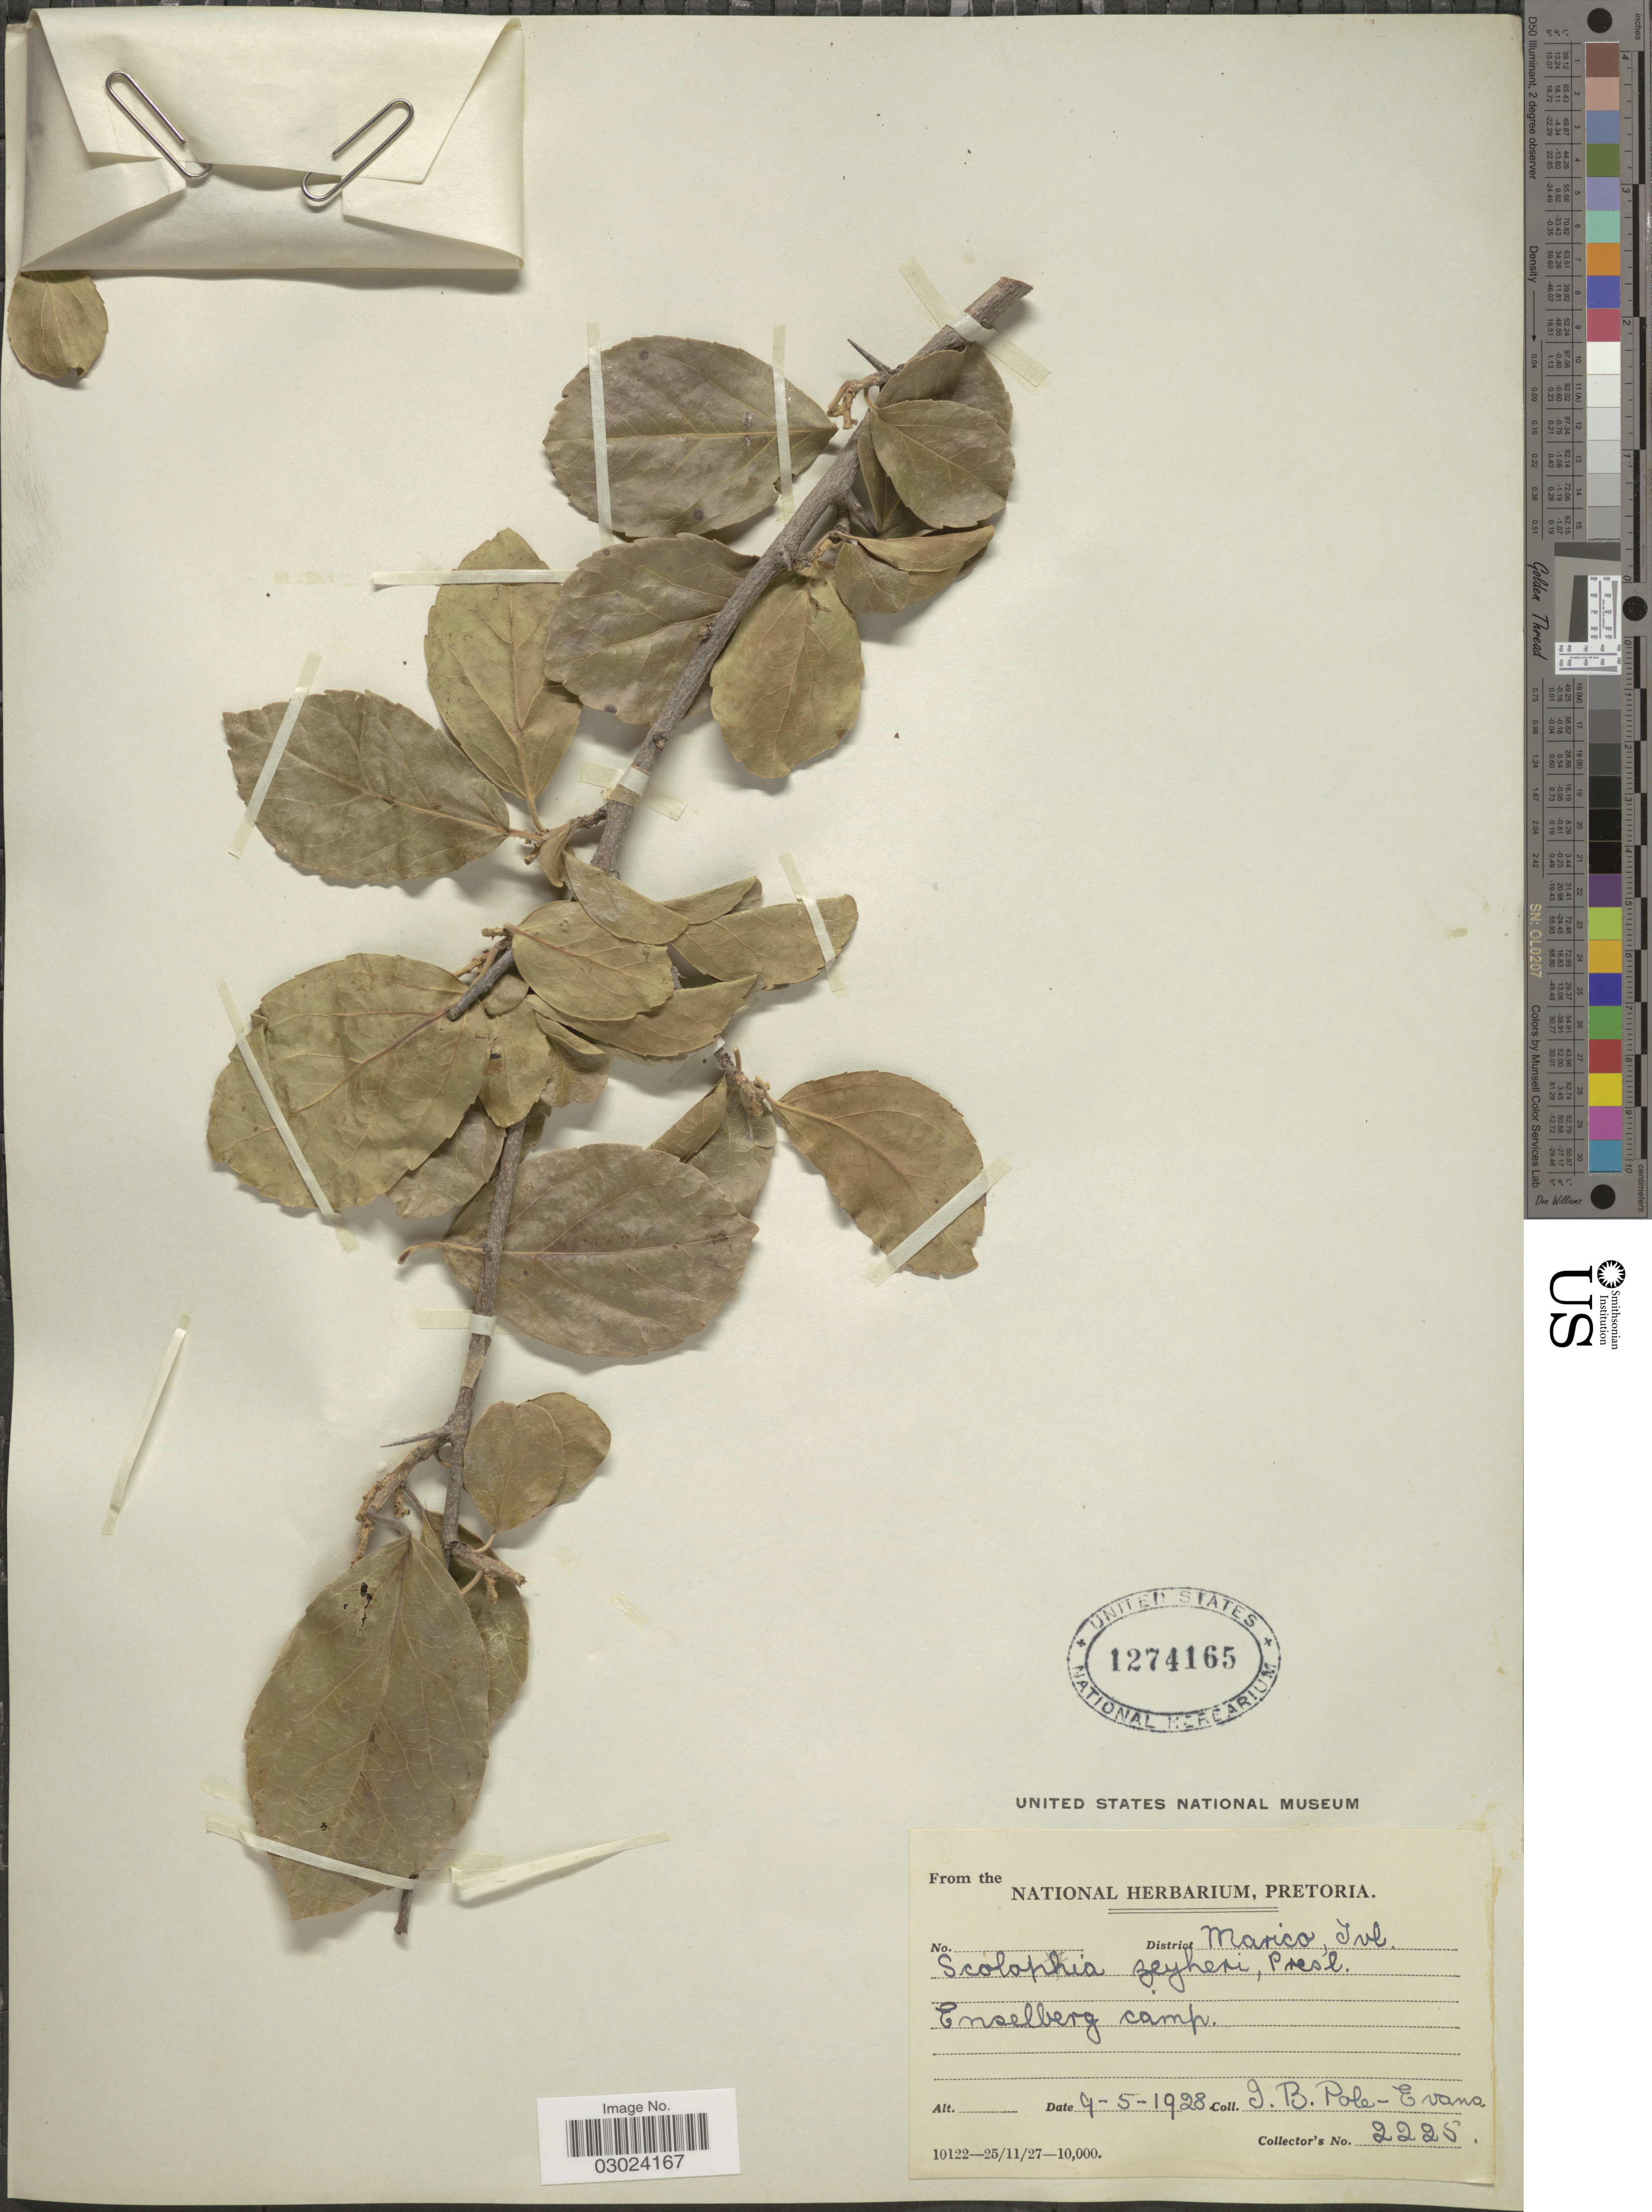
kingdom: Plantae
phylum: Tracheophyta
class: Magnoliopsida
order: Malpighiales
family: Salicaceae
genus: Flacourtia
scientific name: Flacourtia hirtiuscula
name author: Oliv.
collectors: I. B. Pole-Evans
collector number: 2225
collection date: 1928-05-09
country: South Africa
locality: District Marico, Tvl. Enselberg camp.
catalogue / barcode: US 1274165